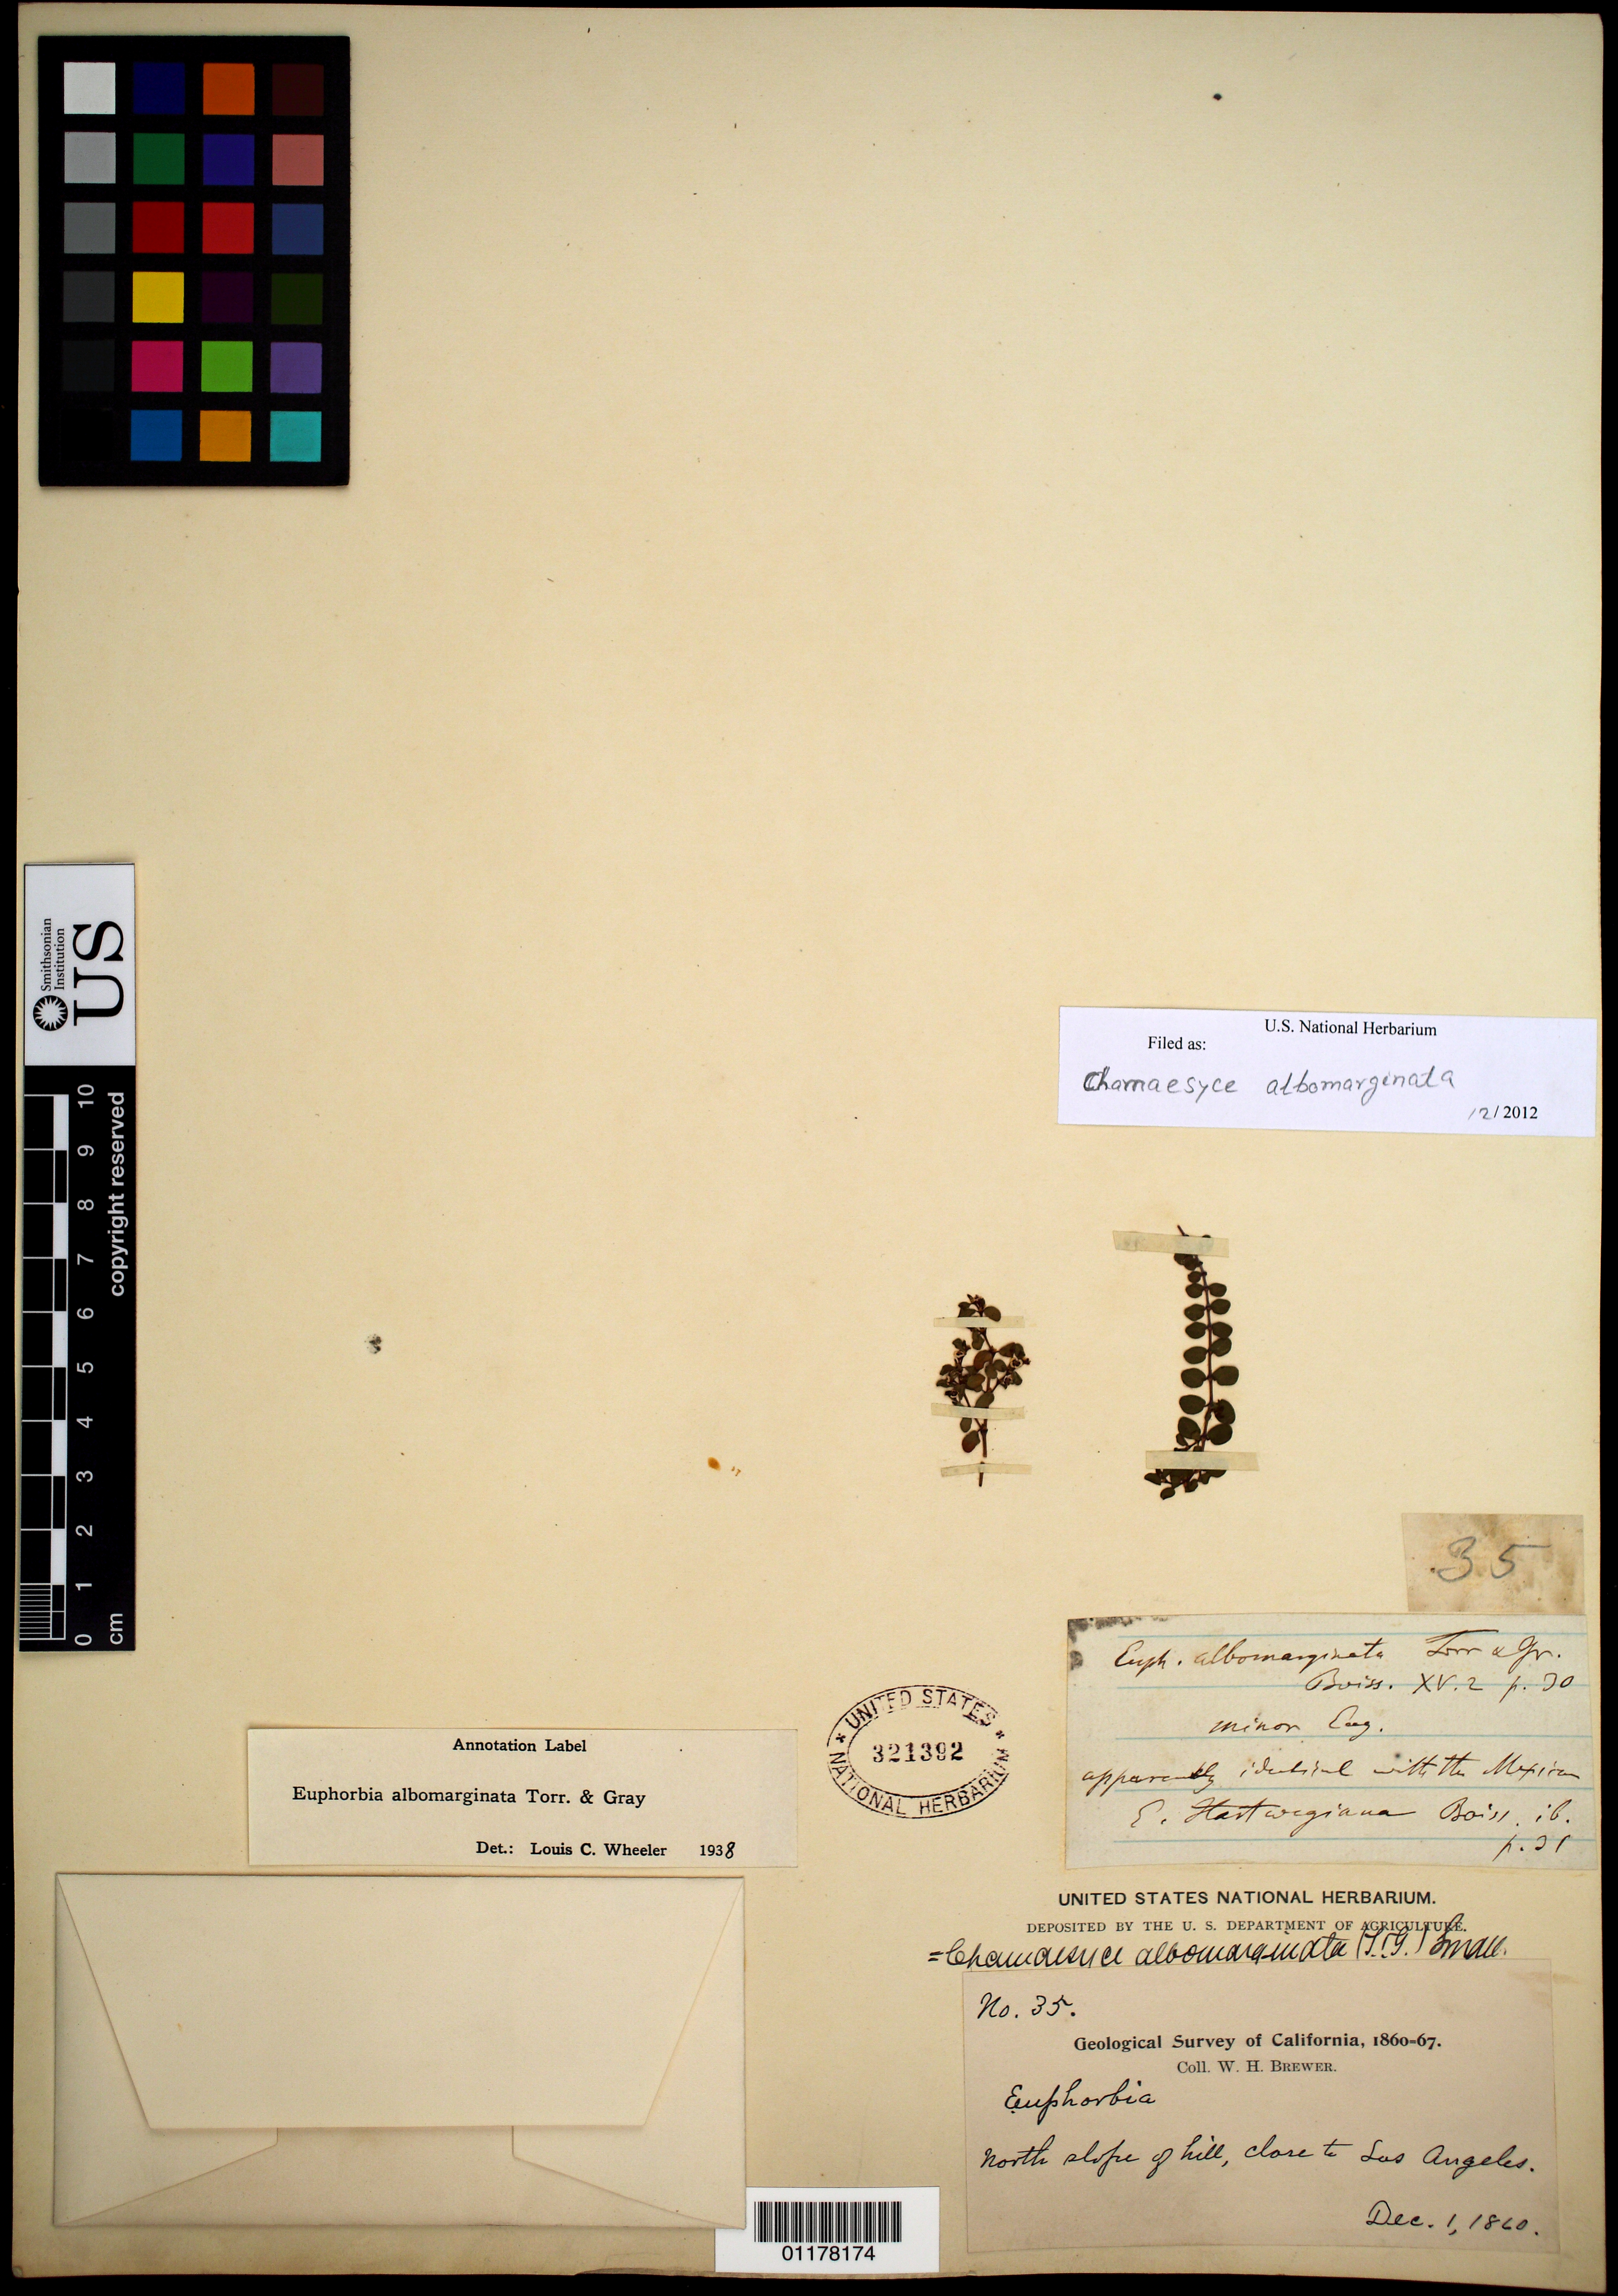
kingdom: Plantae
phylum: Tracheophyta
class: Magnoliopsida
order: Malpighiales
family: Euphorbiaceae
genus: Chamaesyce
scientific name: Chamaesyce albomarginata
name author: (Torr. & A. Gray) Small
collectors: W. H. Brewer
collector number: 35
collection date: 1860-12-01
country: United States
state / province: California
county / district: Los Angeles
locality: North slope of hill, close to Los Angeles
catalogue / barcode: US 321392